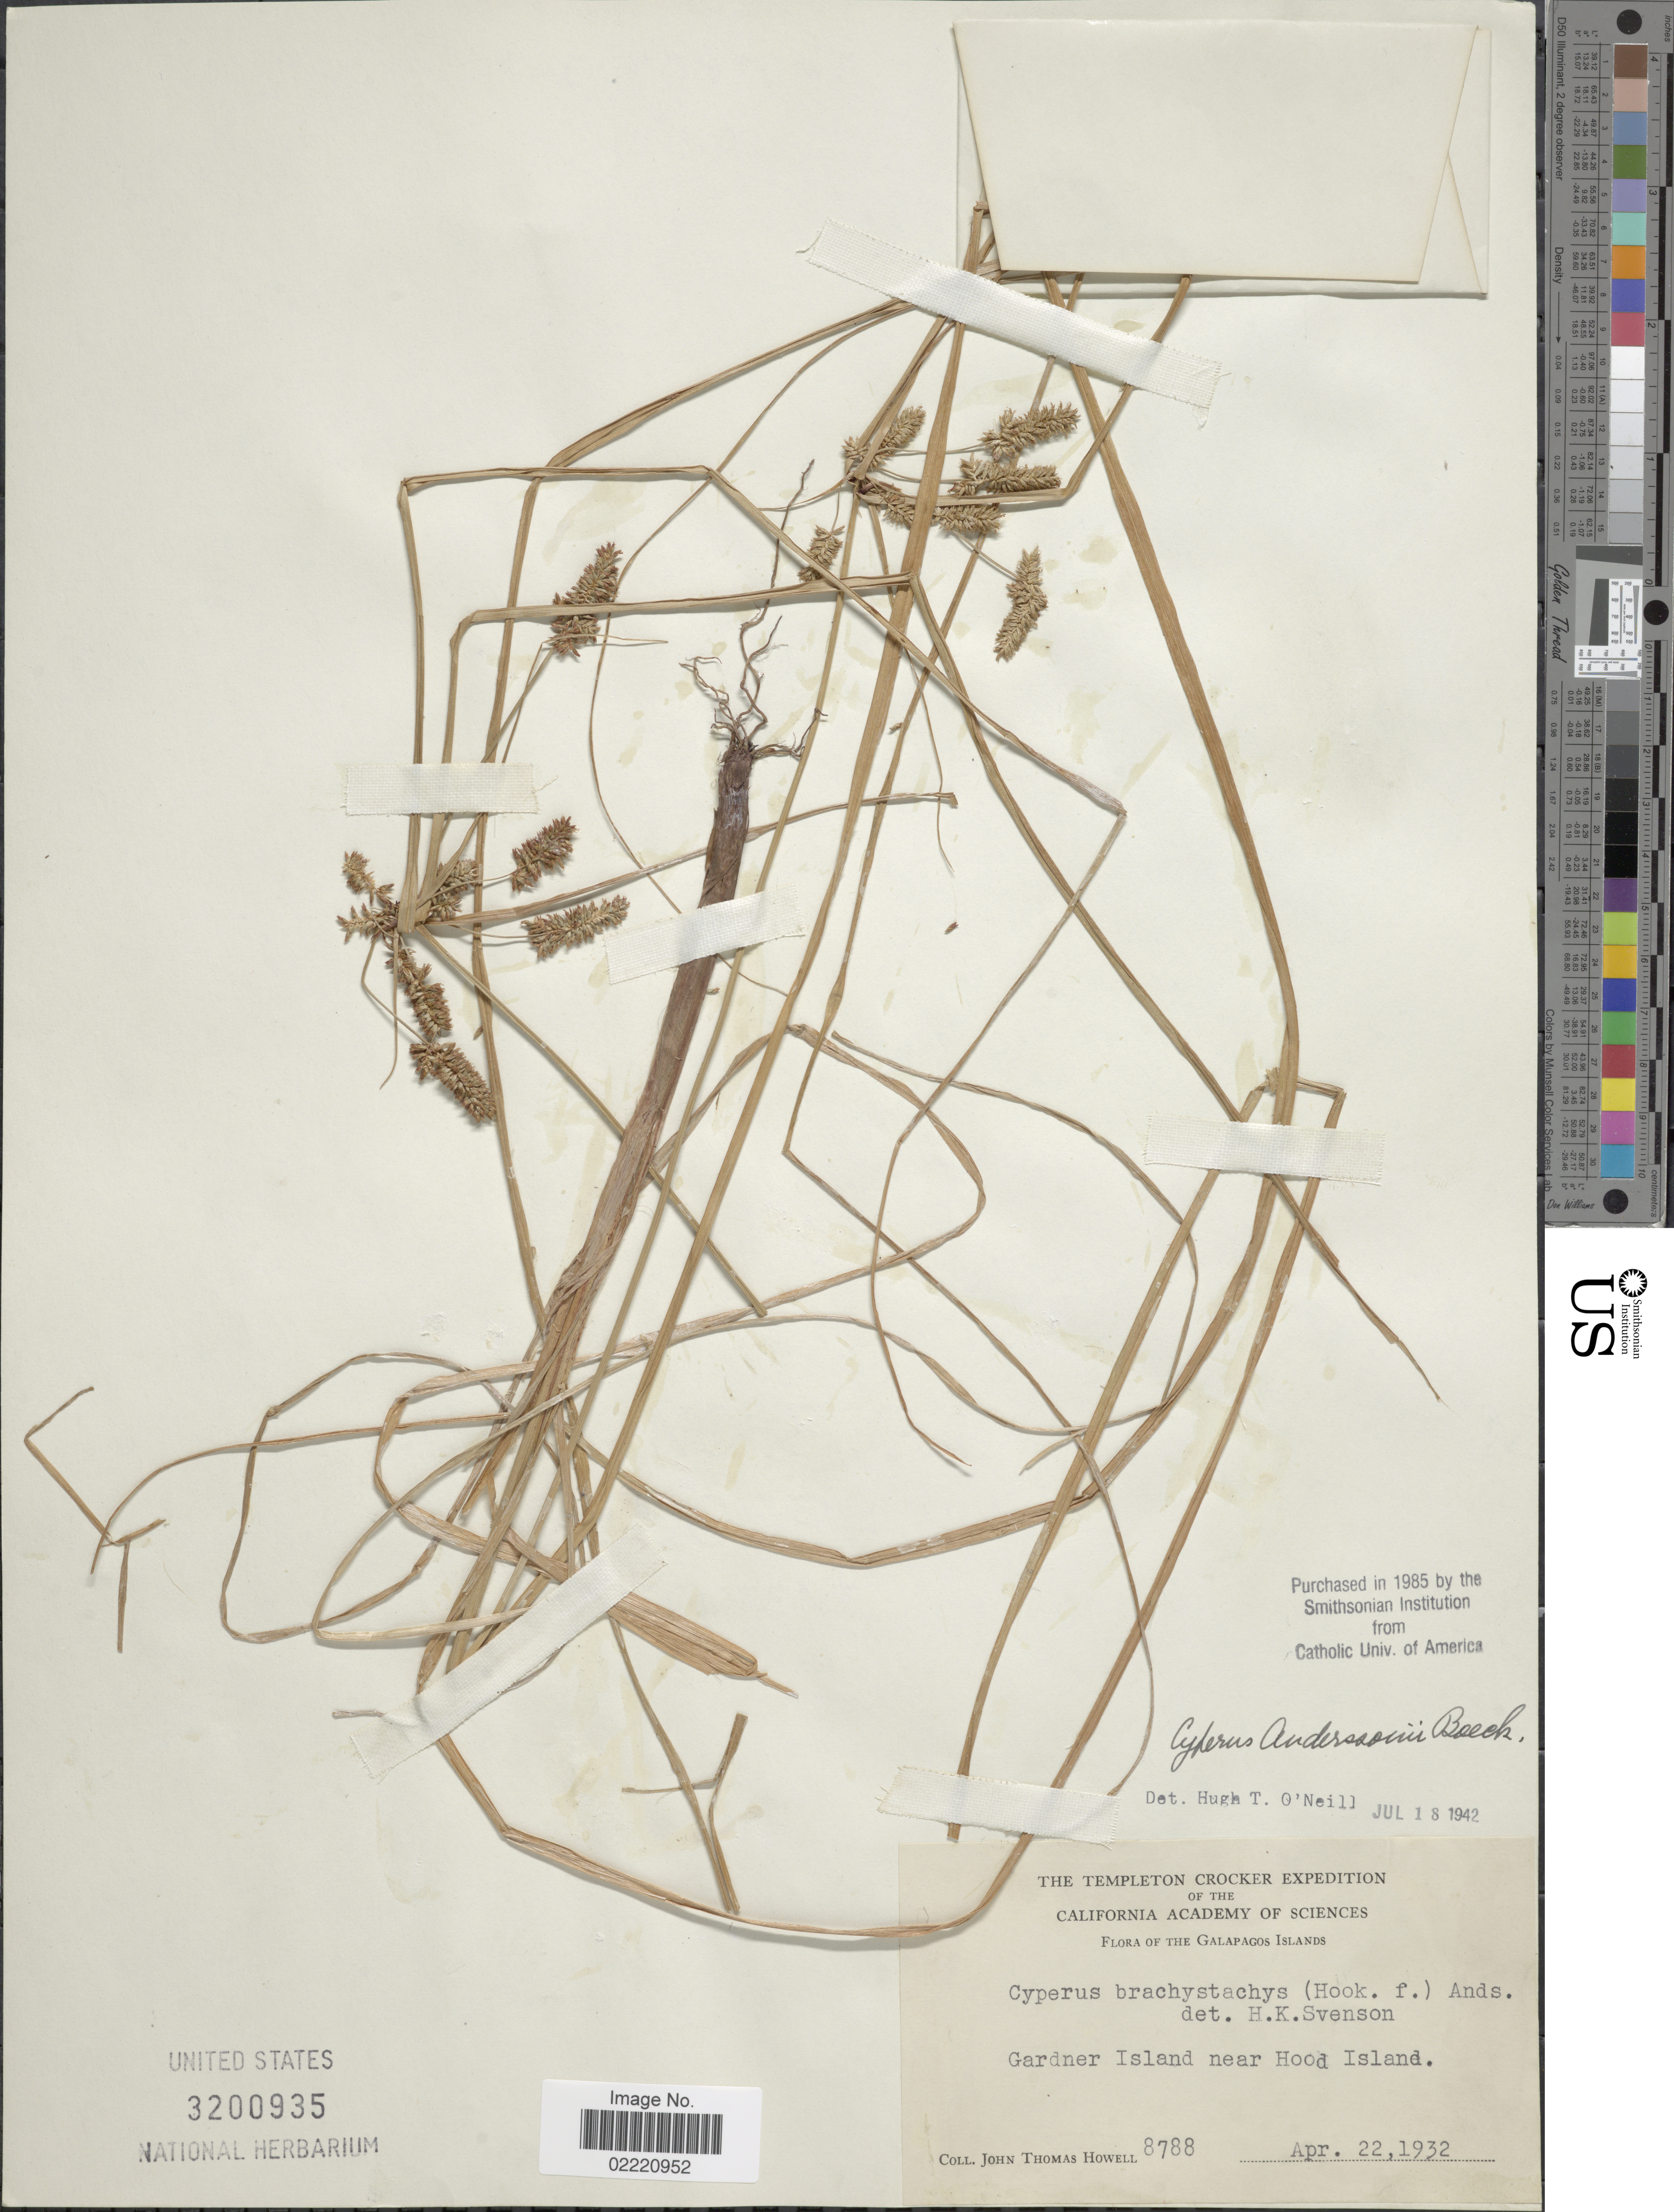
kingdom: Plantae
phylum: Tracheophyta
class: Liliopsida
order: Poales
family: Cyperaceae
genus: Cyperus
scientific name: Cyperus anderssonii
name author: Boeckeler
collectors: J. T. Howell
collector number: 8788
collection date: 1932-04-22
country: Ecuador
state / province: Colón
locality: The Galapagos Islands, Gardner Island near Hood Island.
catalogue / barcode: US 3200935